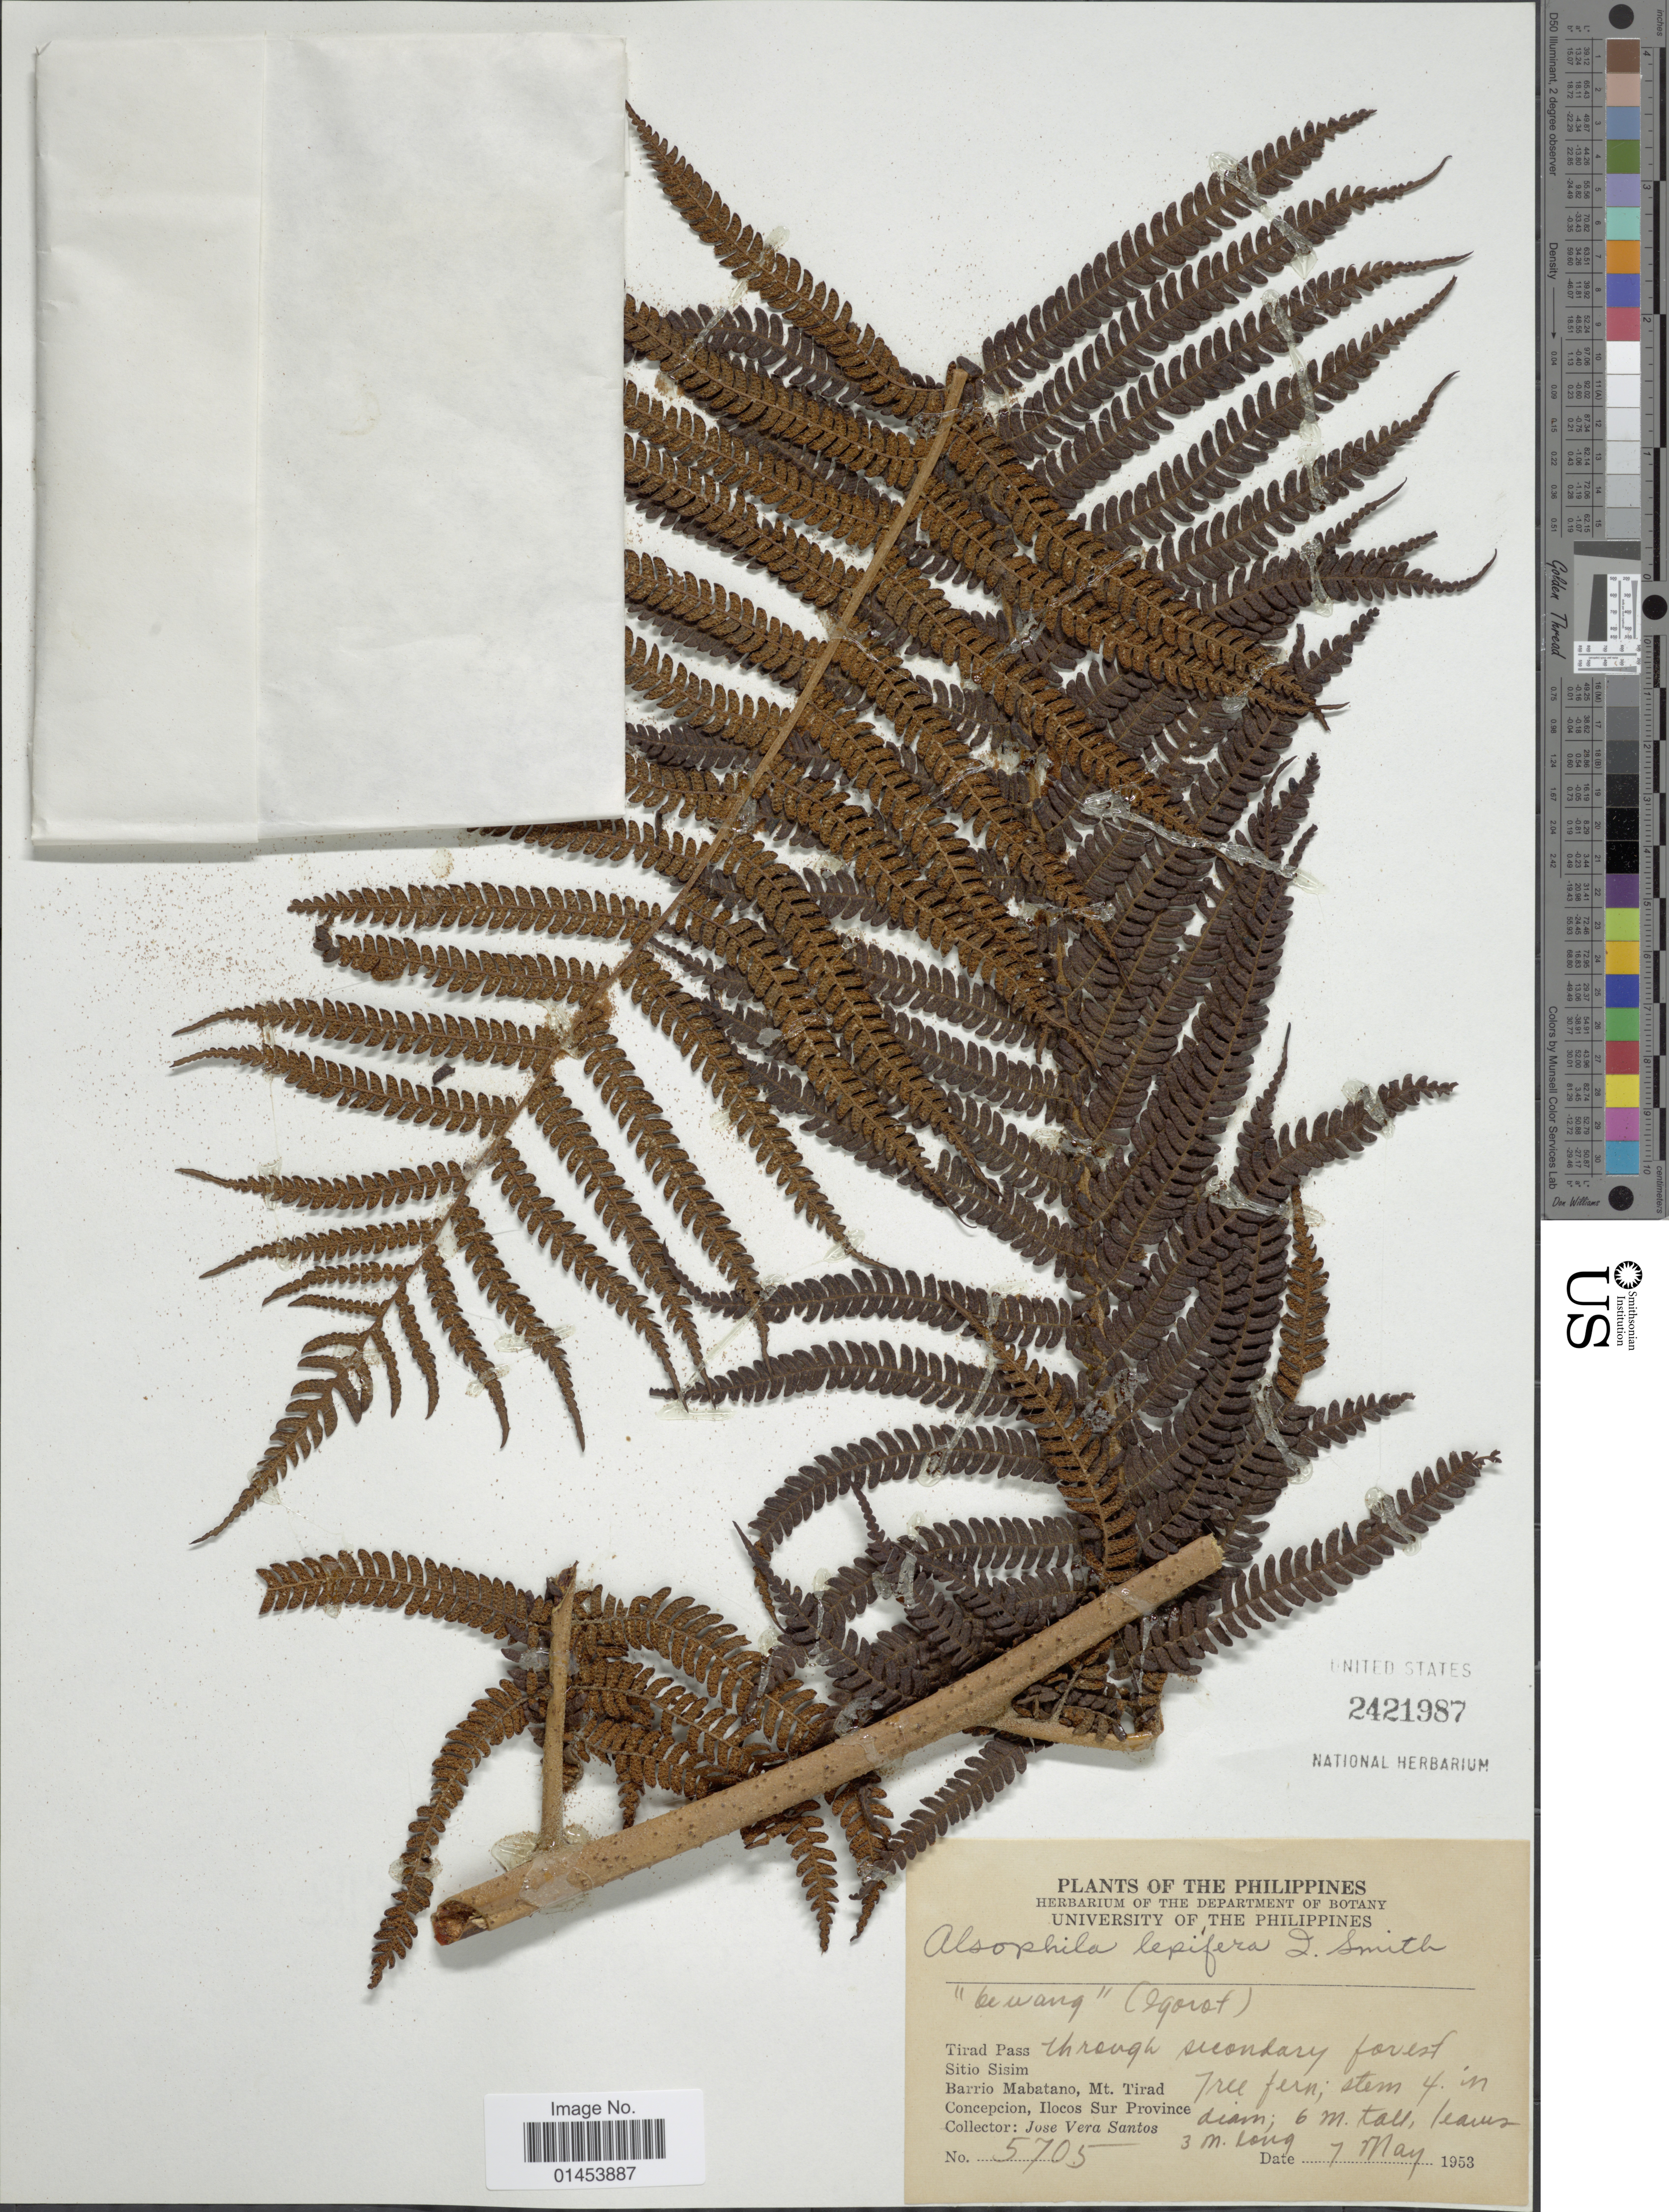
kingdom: Plantae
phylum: Tracheophyta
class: Polypodiopsida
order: Cyatheales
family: Cyatheaceae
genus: Cyathea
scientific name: Cyathea lepifera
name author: (J. Sm.) Copel.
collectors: J. V. Santos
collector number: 5705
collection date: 1953-05-07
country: Philippines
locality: Tirad pass, Sitio Sisim, Barrio Mabatano, Mt. Tirad, Concepcion, Ilocas Sur Province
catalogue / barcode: US 2421987